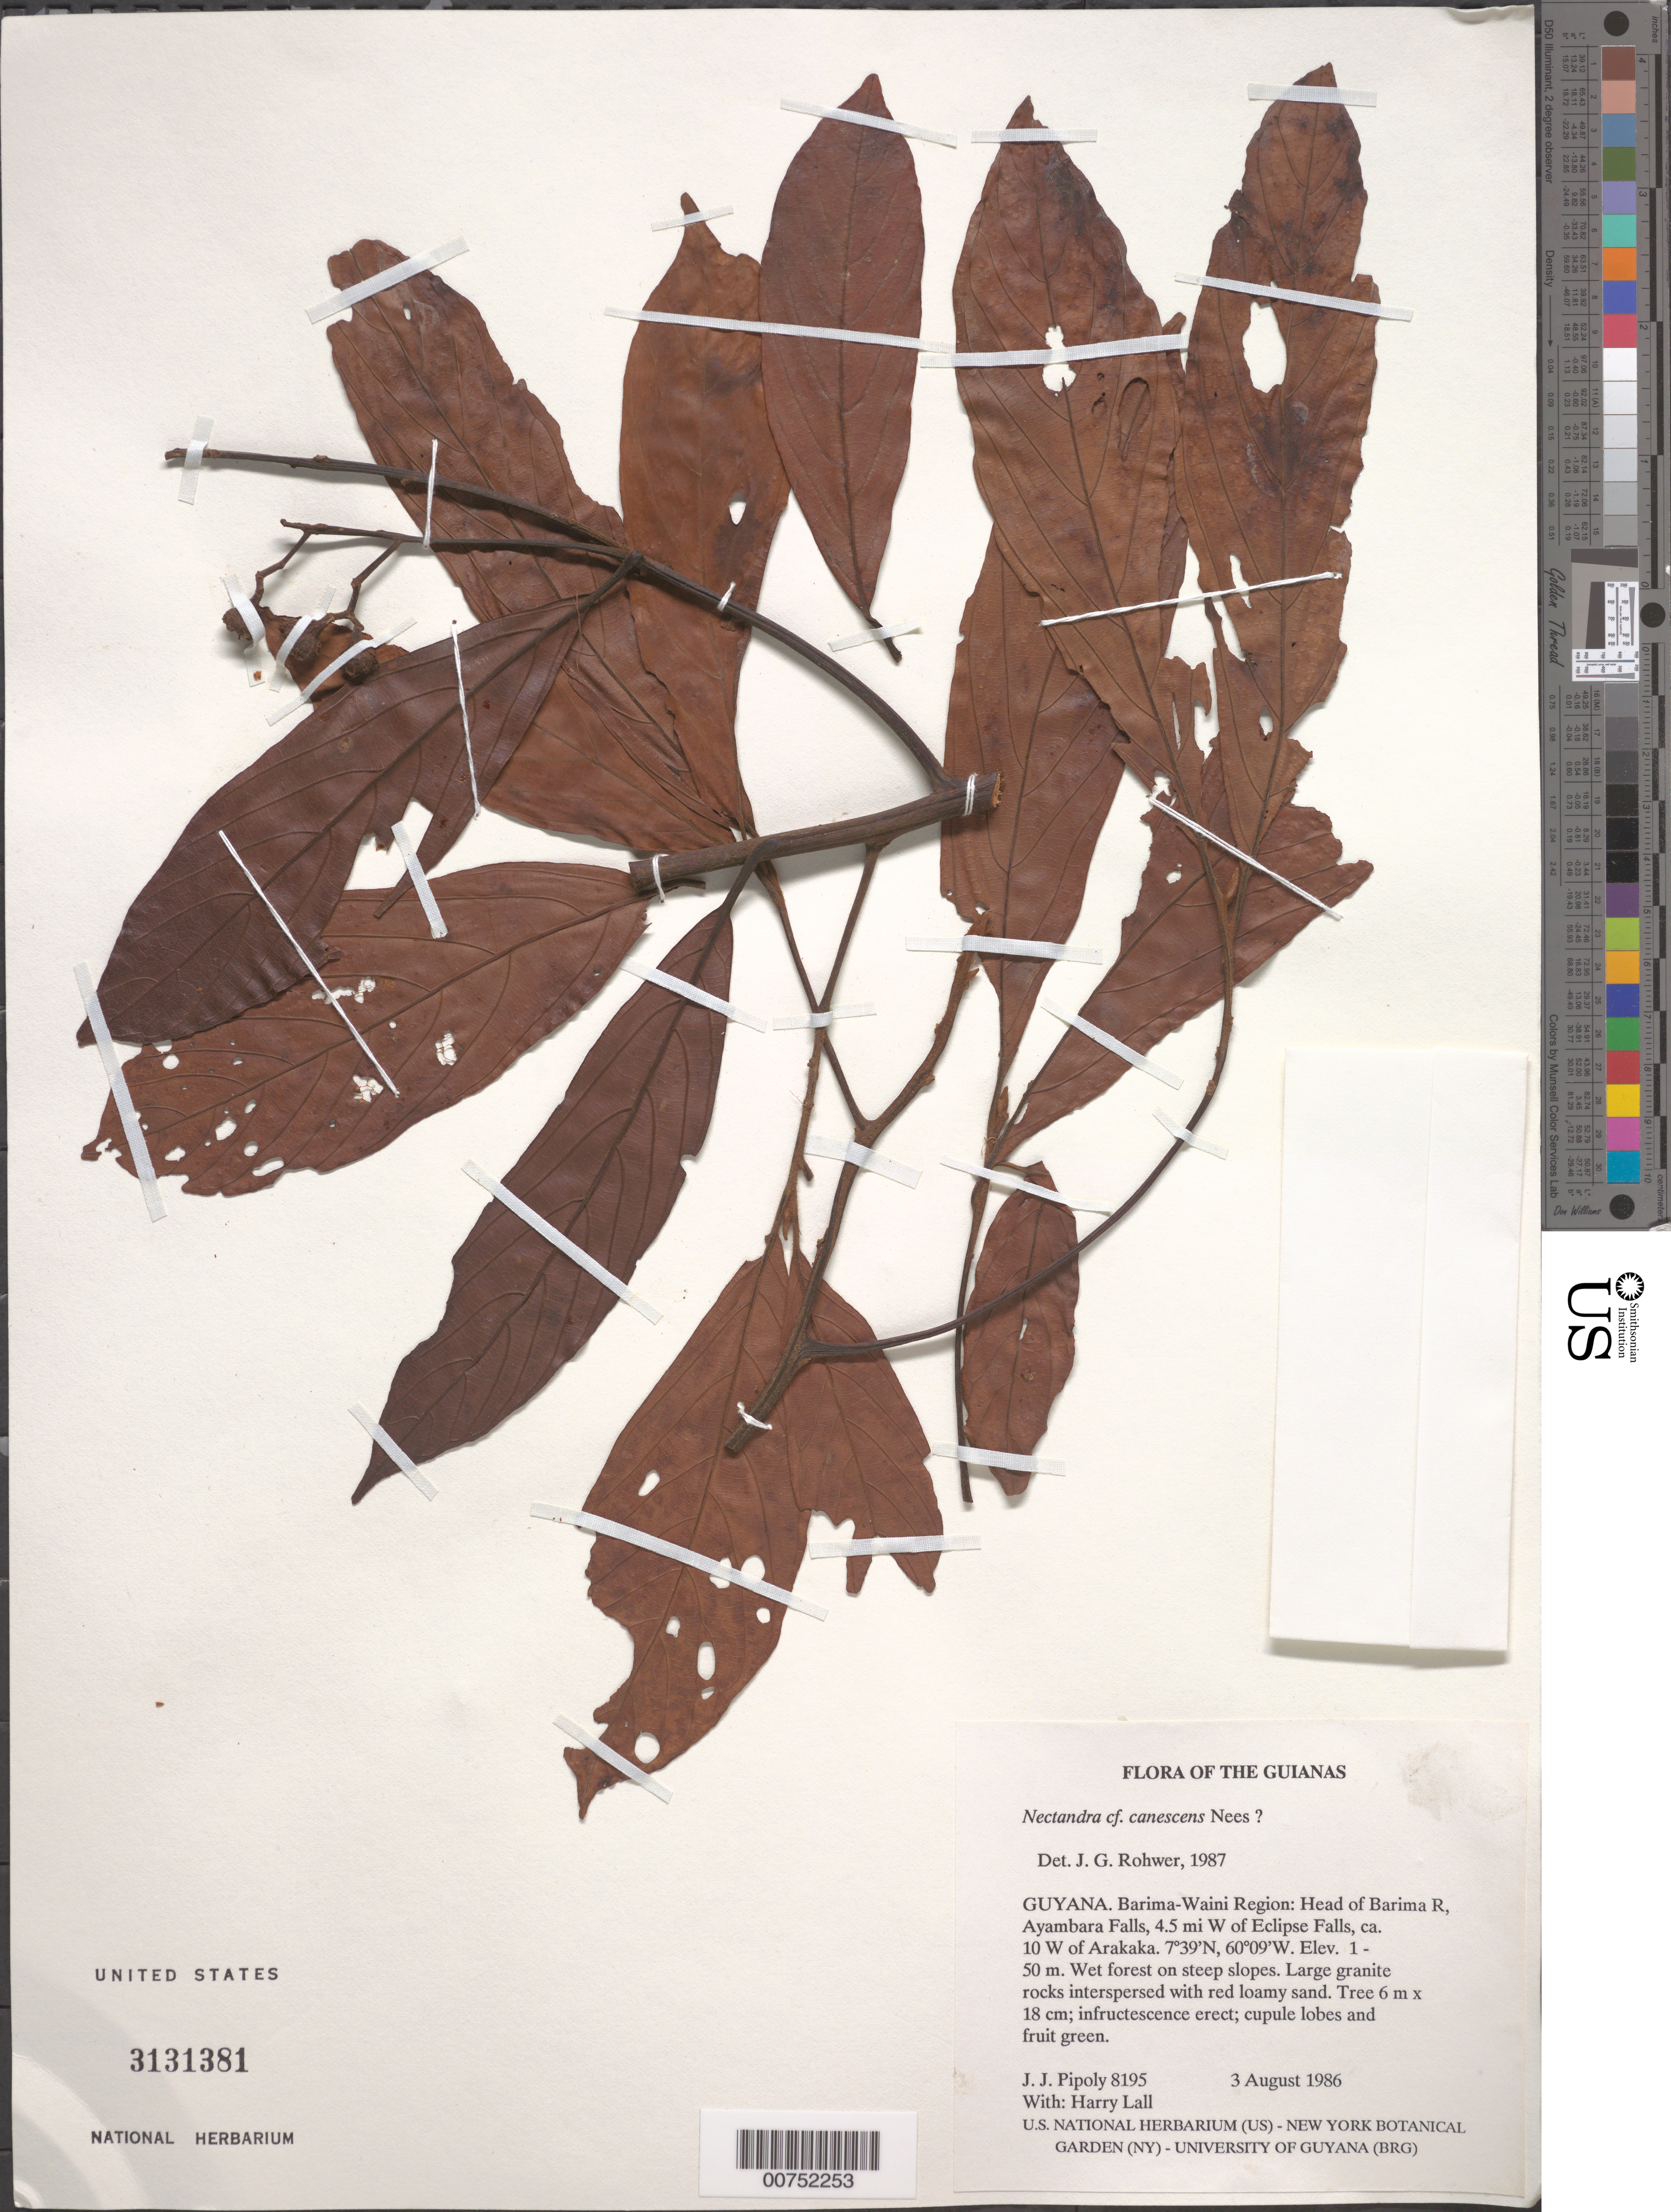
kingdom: Plantae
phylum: Tracheophyta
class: Magnoliopsida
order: Laurales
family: Lauraceae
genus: Nectandra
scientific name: Nectandra canescens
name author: Nees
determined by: Rohwer, J. G.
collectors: J. J. Pipoly & H. Lall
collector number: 8195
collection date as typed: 3 August 1986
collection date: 1986-08-03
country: Guyana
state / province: Barima-Waini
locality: Head of Barima R, Ayambara Falls, 4.5 mi W of Eclipse Falls, ca. 10 W of Arakaka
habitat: Wet forest on large granite rocks, interspersed with red loamy sand, on steep slopes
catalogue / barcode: US 3131381